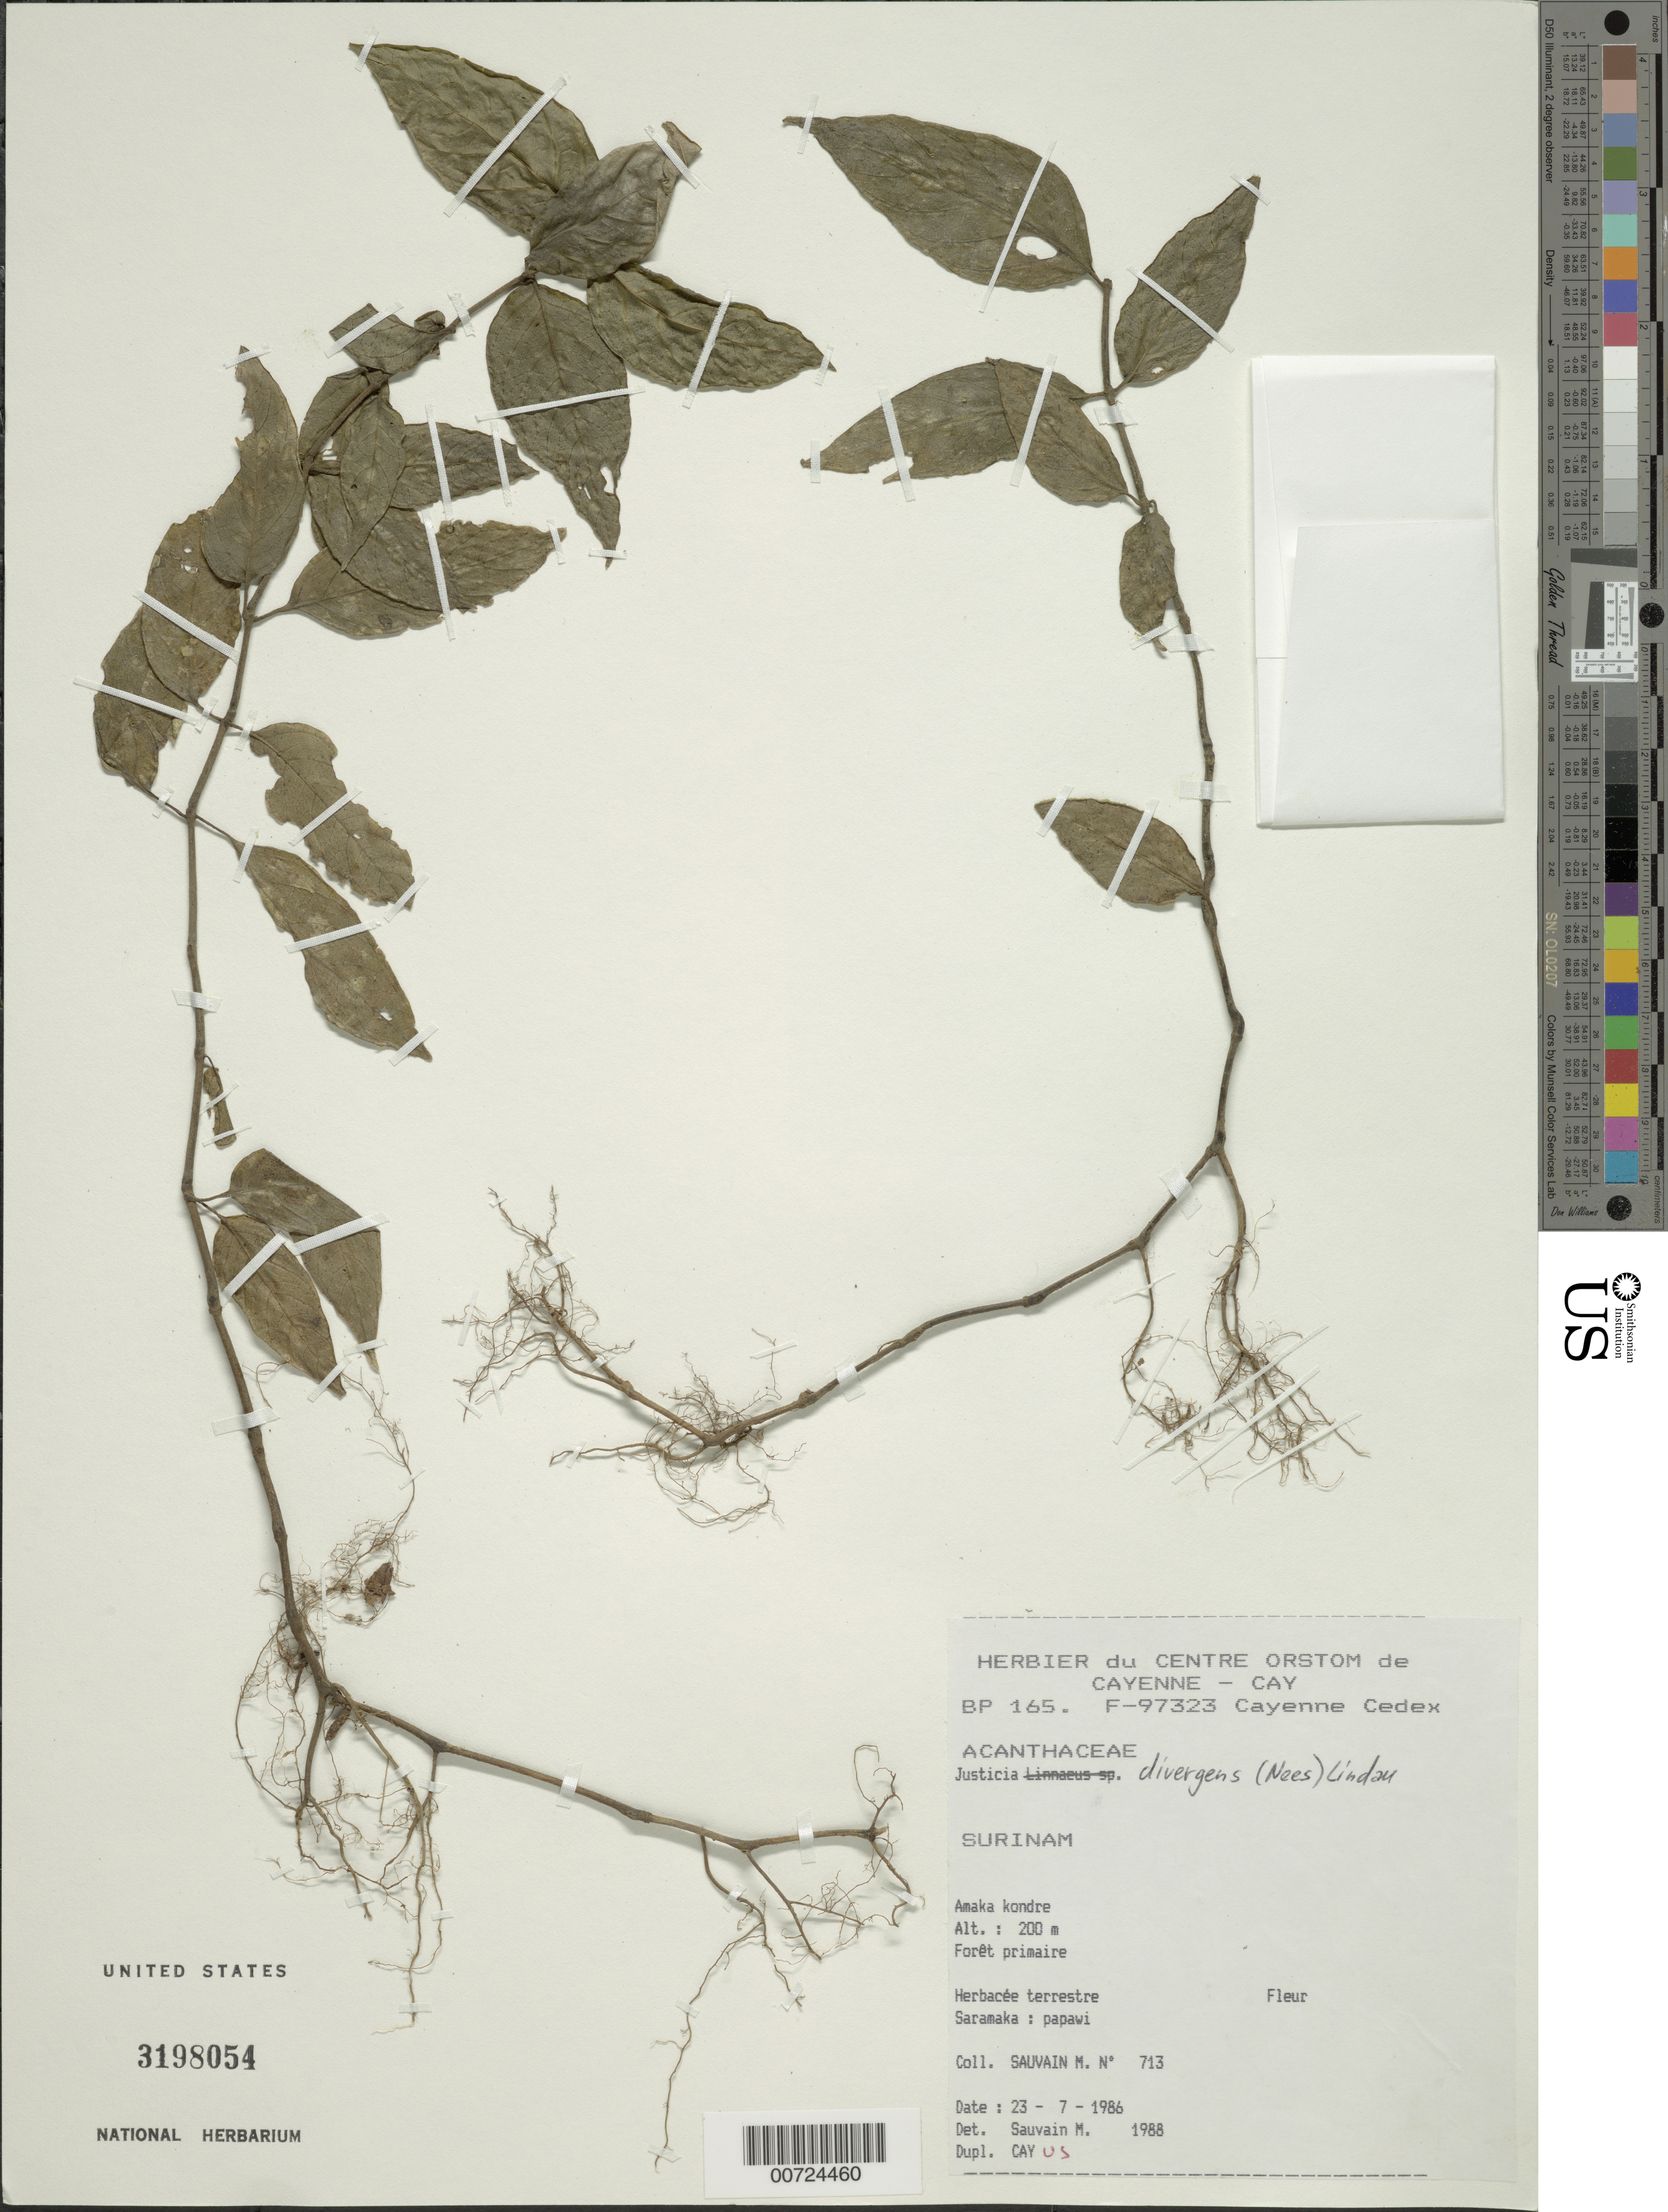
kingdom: Plantae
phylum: Tracheophyta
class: Magnoliopsida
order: Lamiales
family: Acanthaceae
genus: Justicia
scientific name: Justicia calycina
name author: (Nees) V.A.W. Graham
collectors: M. Sauvain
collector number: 713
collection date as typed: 23-Jul-86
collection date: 1986-07-23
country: Suriname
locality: Amaka kondre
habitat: Primary forest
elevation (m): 200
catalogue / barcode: US 3198054